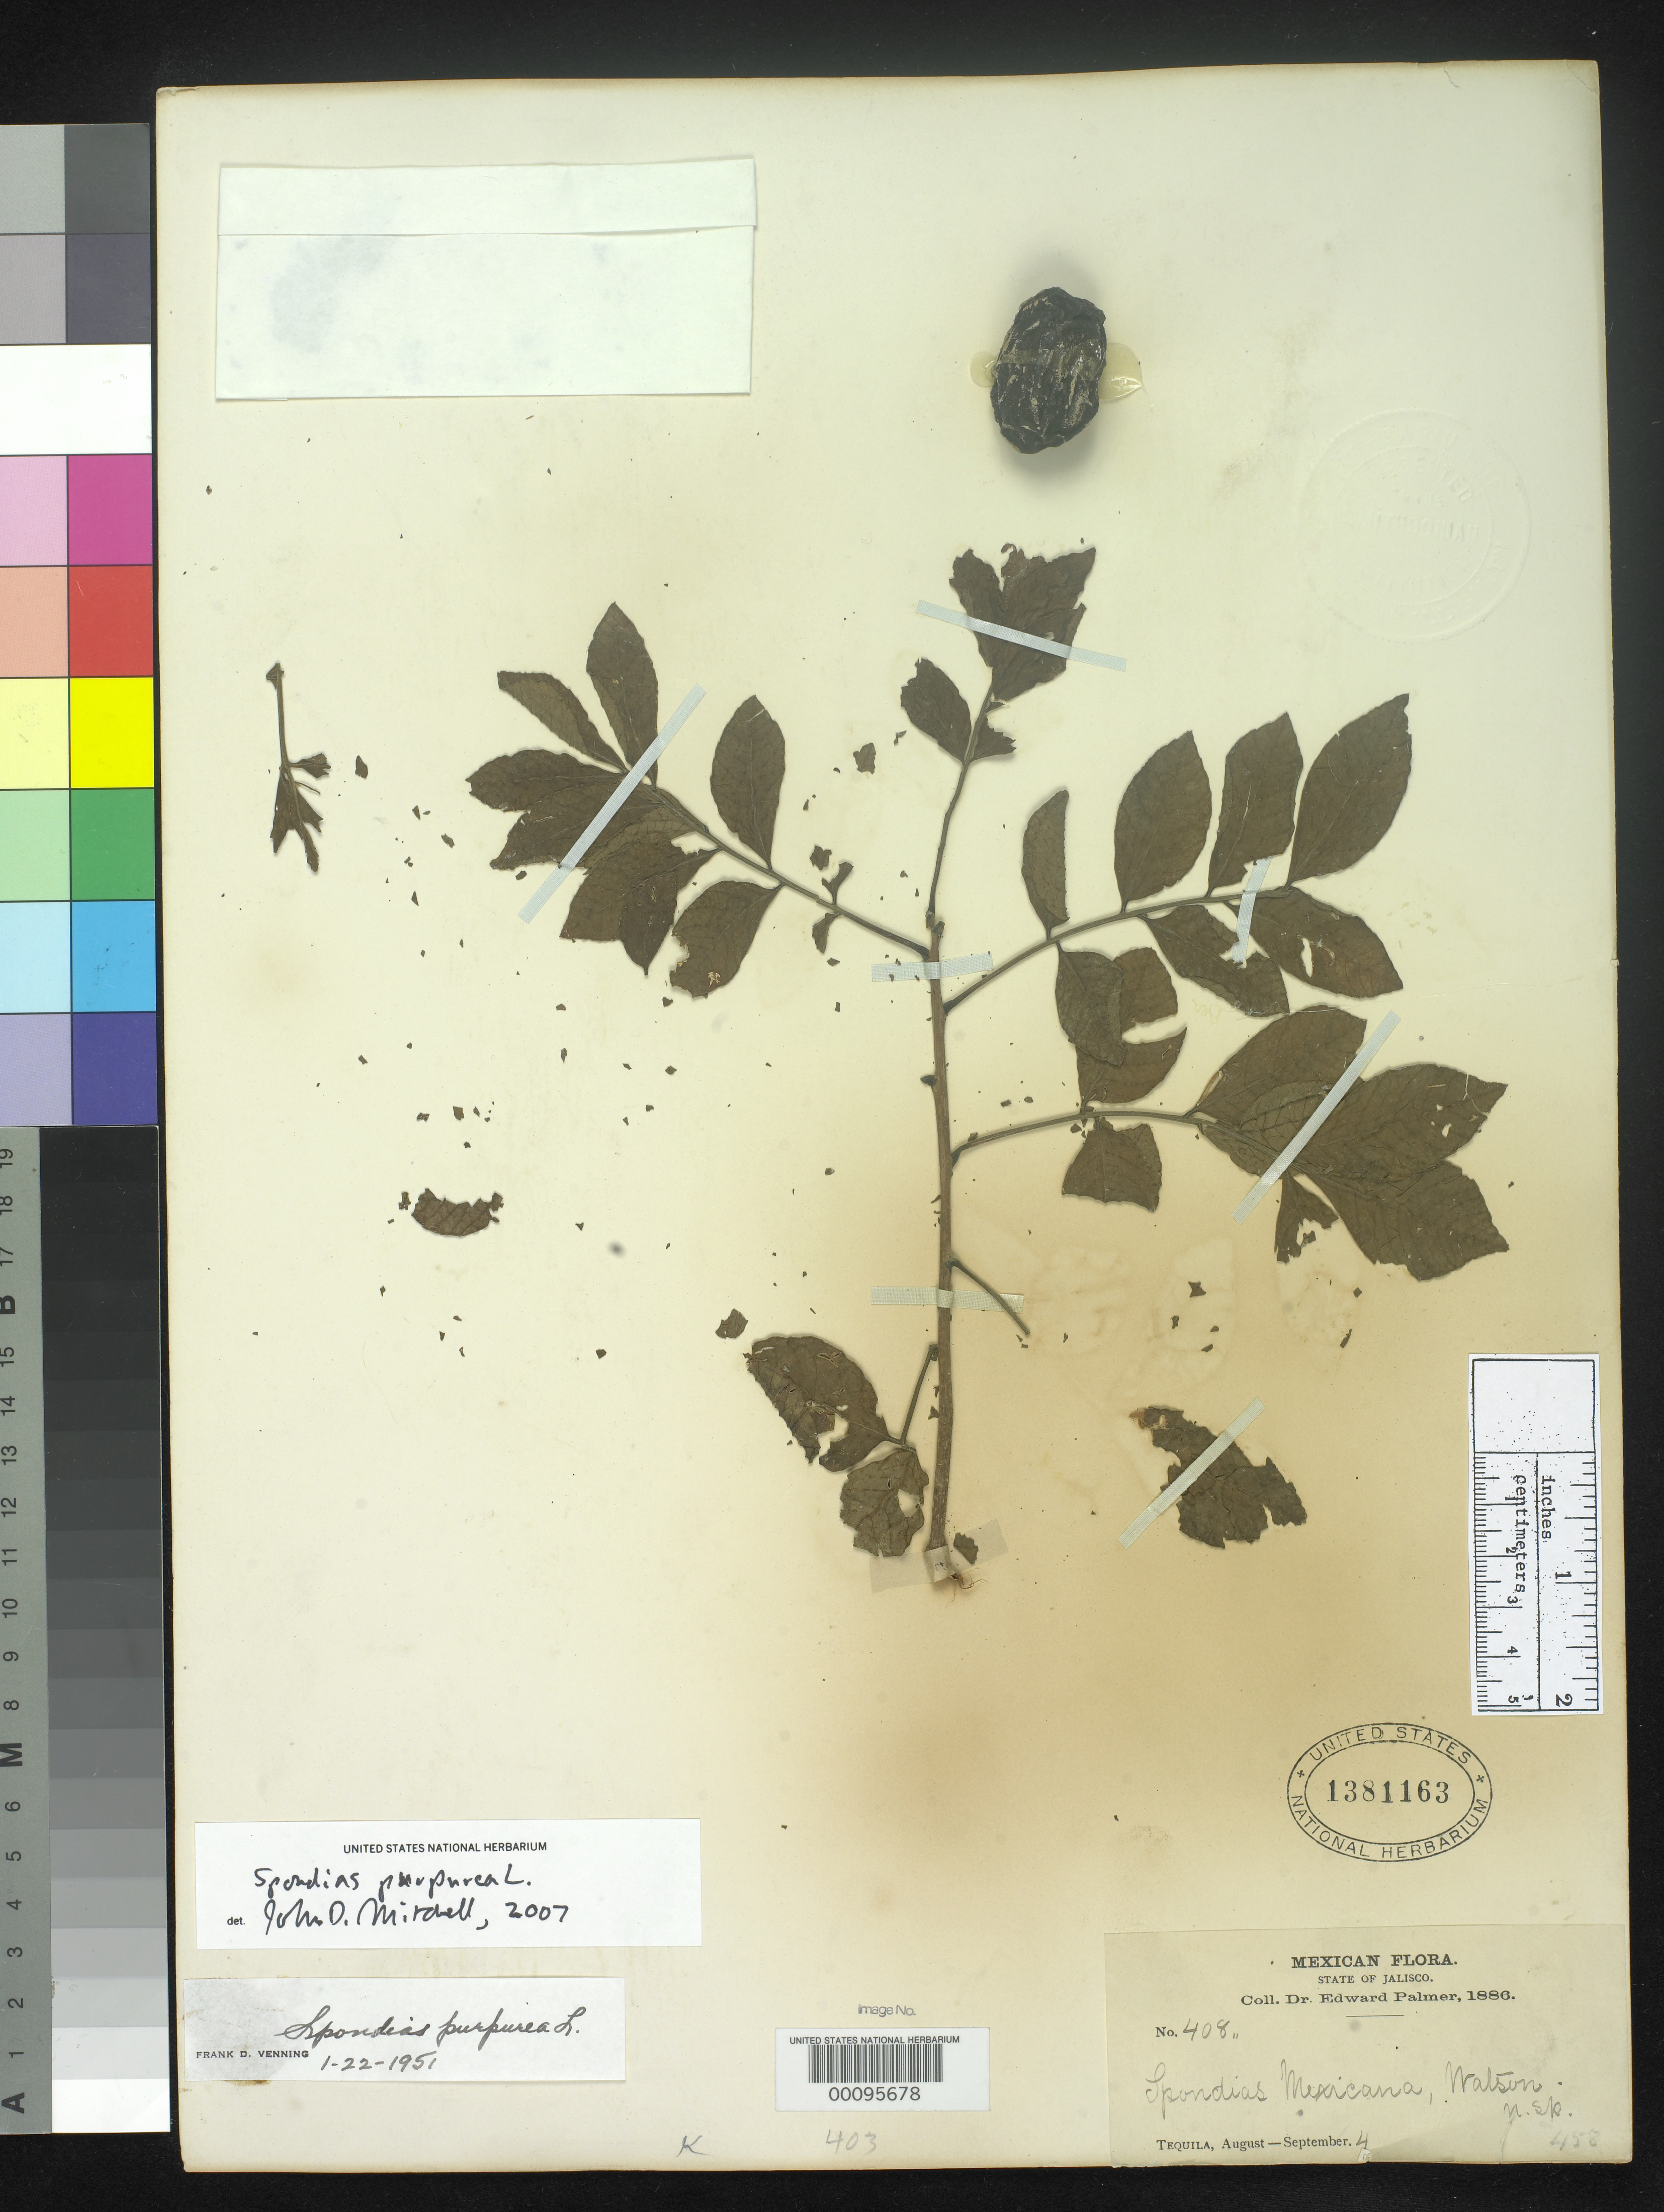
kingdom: Plantae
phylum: Tracheophyta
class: Magnoliopsida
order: Sapindales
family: Anacardiaceae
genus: Spondias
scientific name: Spondias mexicana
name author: S. Watson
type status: Type Collection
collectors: E. Palmer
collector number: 408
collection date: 1886-08/1886-09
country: Mexico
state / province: Jalisco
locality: Tequila.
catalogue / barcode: US 1381163